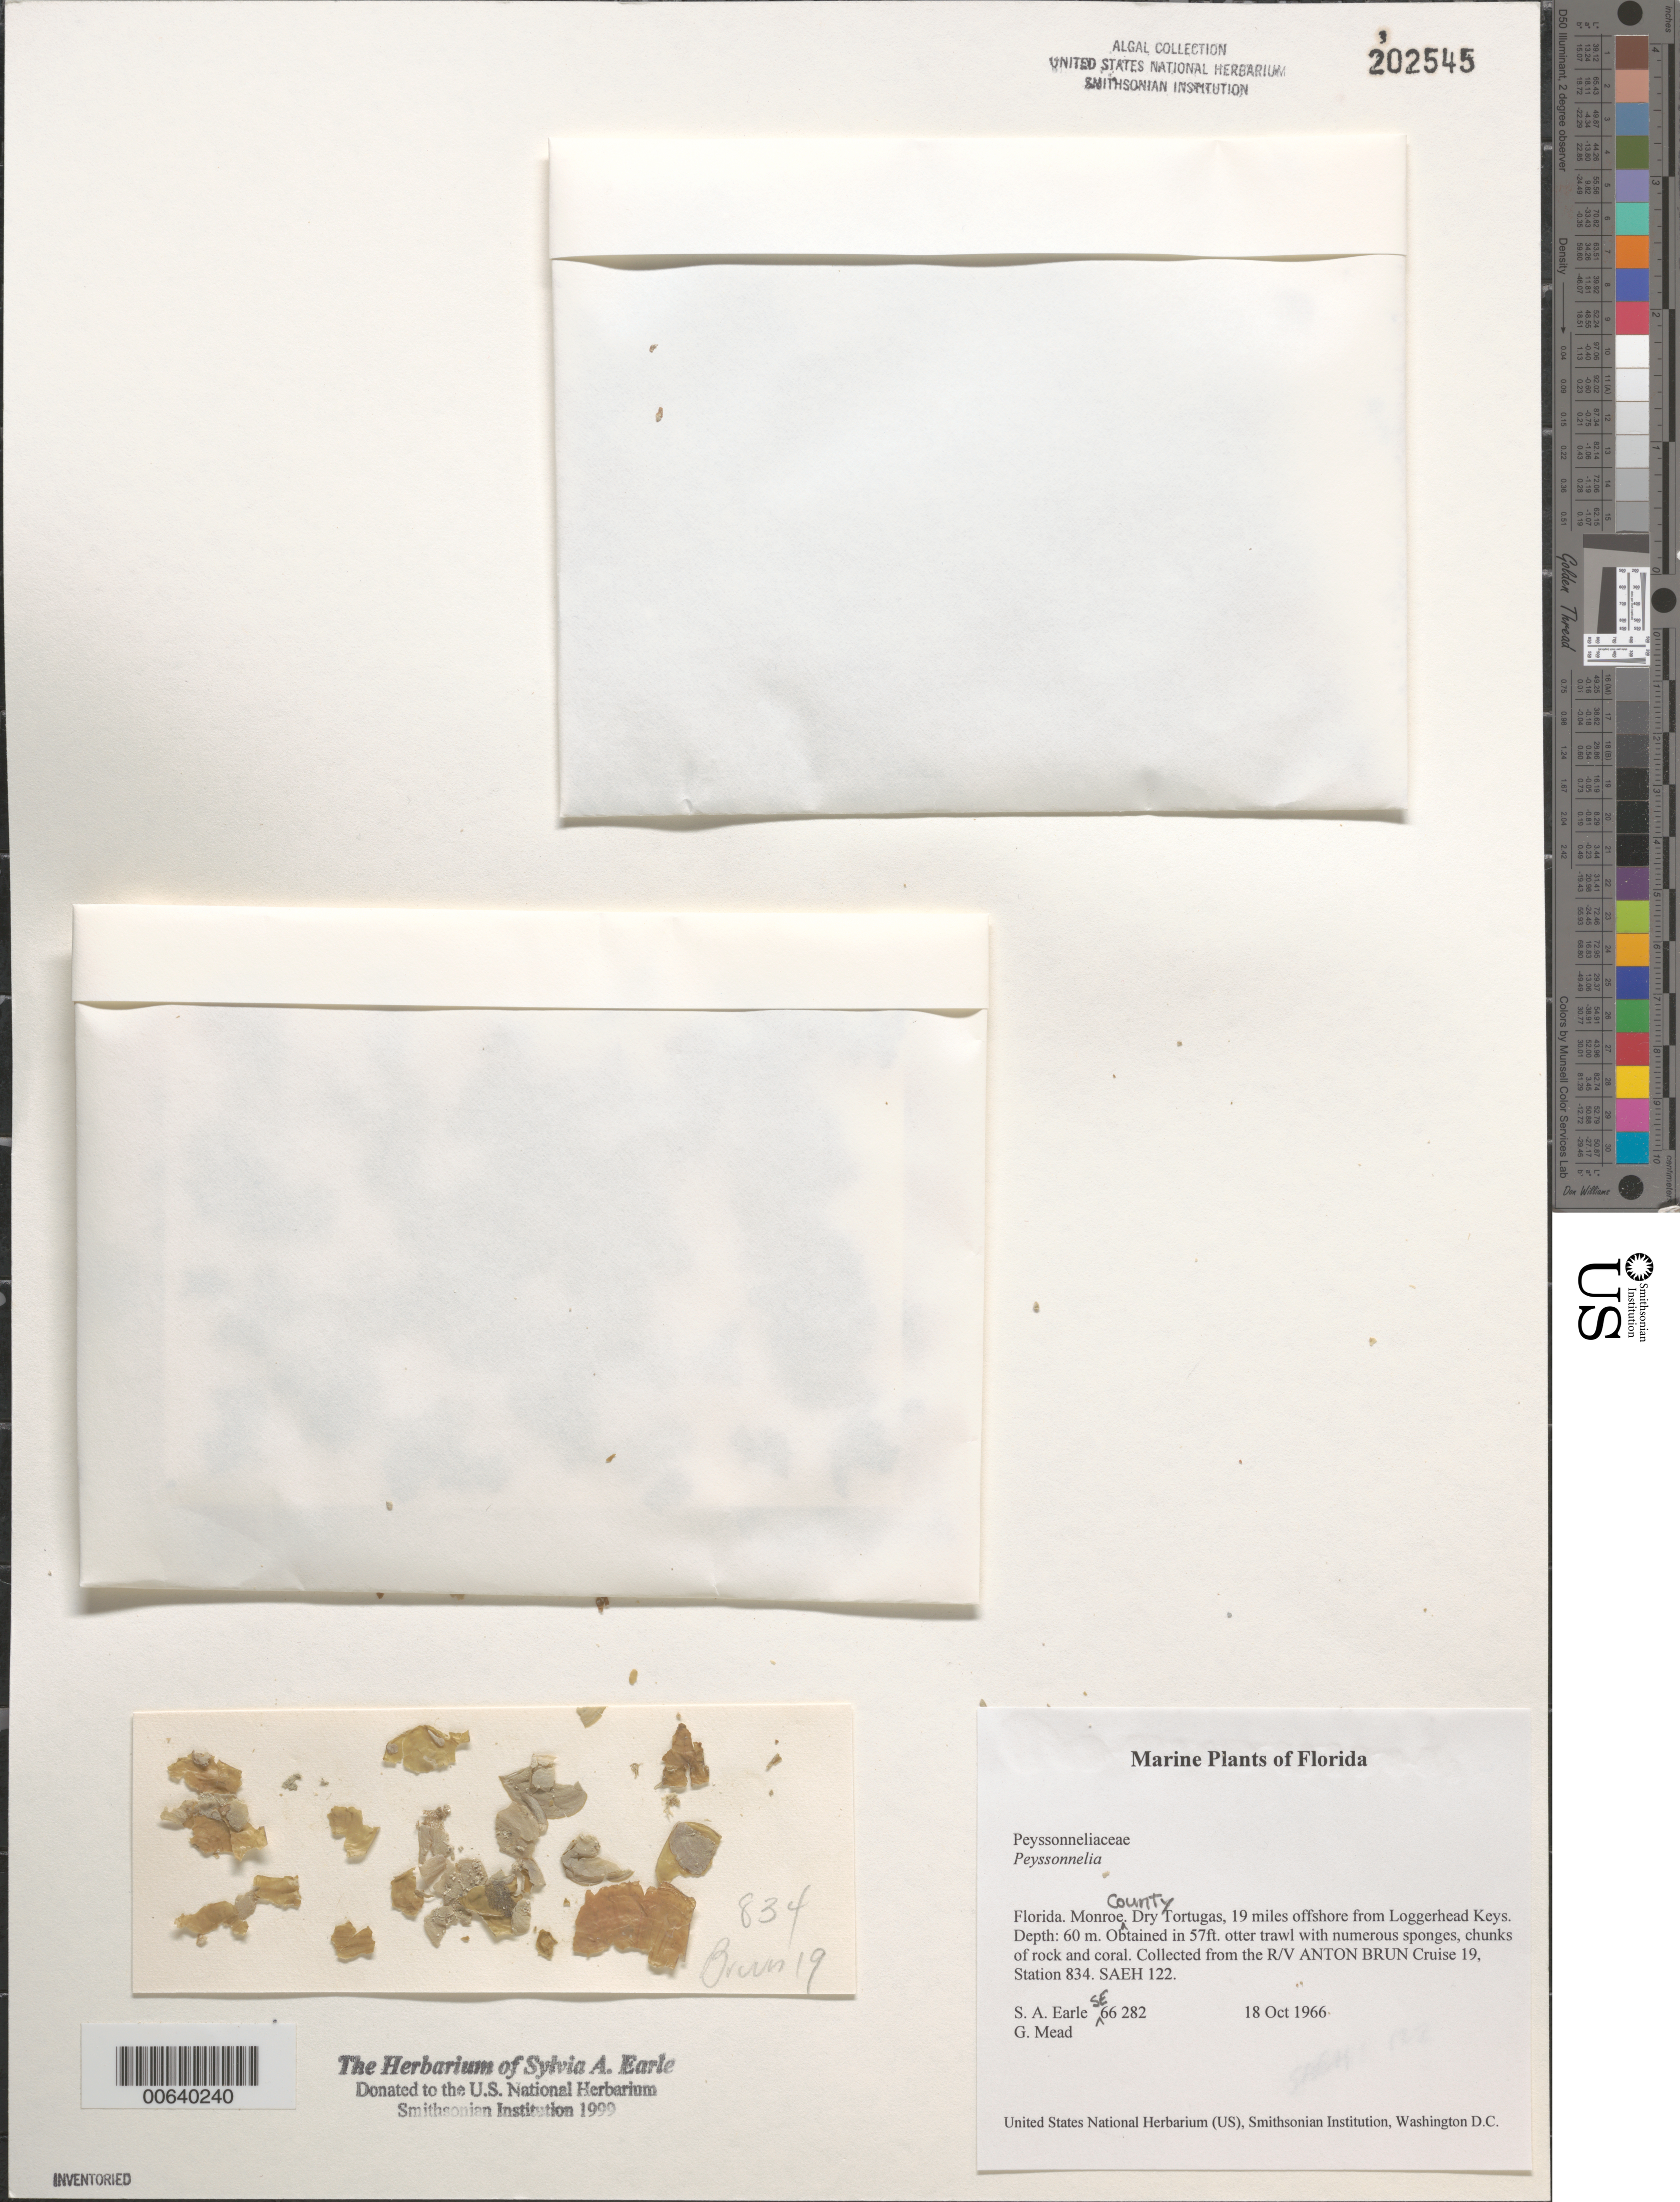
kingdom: Plantae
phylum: Rhodophyta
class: Florideophyceae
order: Peyssonneliales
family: Peyssonneliaceae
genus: Peyssonnelia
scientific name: Peyssonnelia sp.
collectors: S. A. Earle & G. W. Mead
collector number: SE 66282 & SAEH 122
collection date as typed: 18 Oct 1966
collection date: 1966-10-18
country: United States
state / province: Florida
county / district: Monroe County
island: Dry Tortugas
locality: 19 miles off Loggerhead Key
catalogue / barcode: US 202545